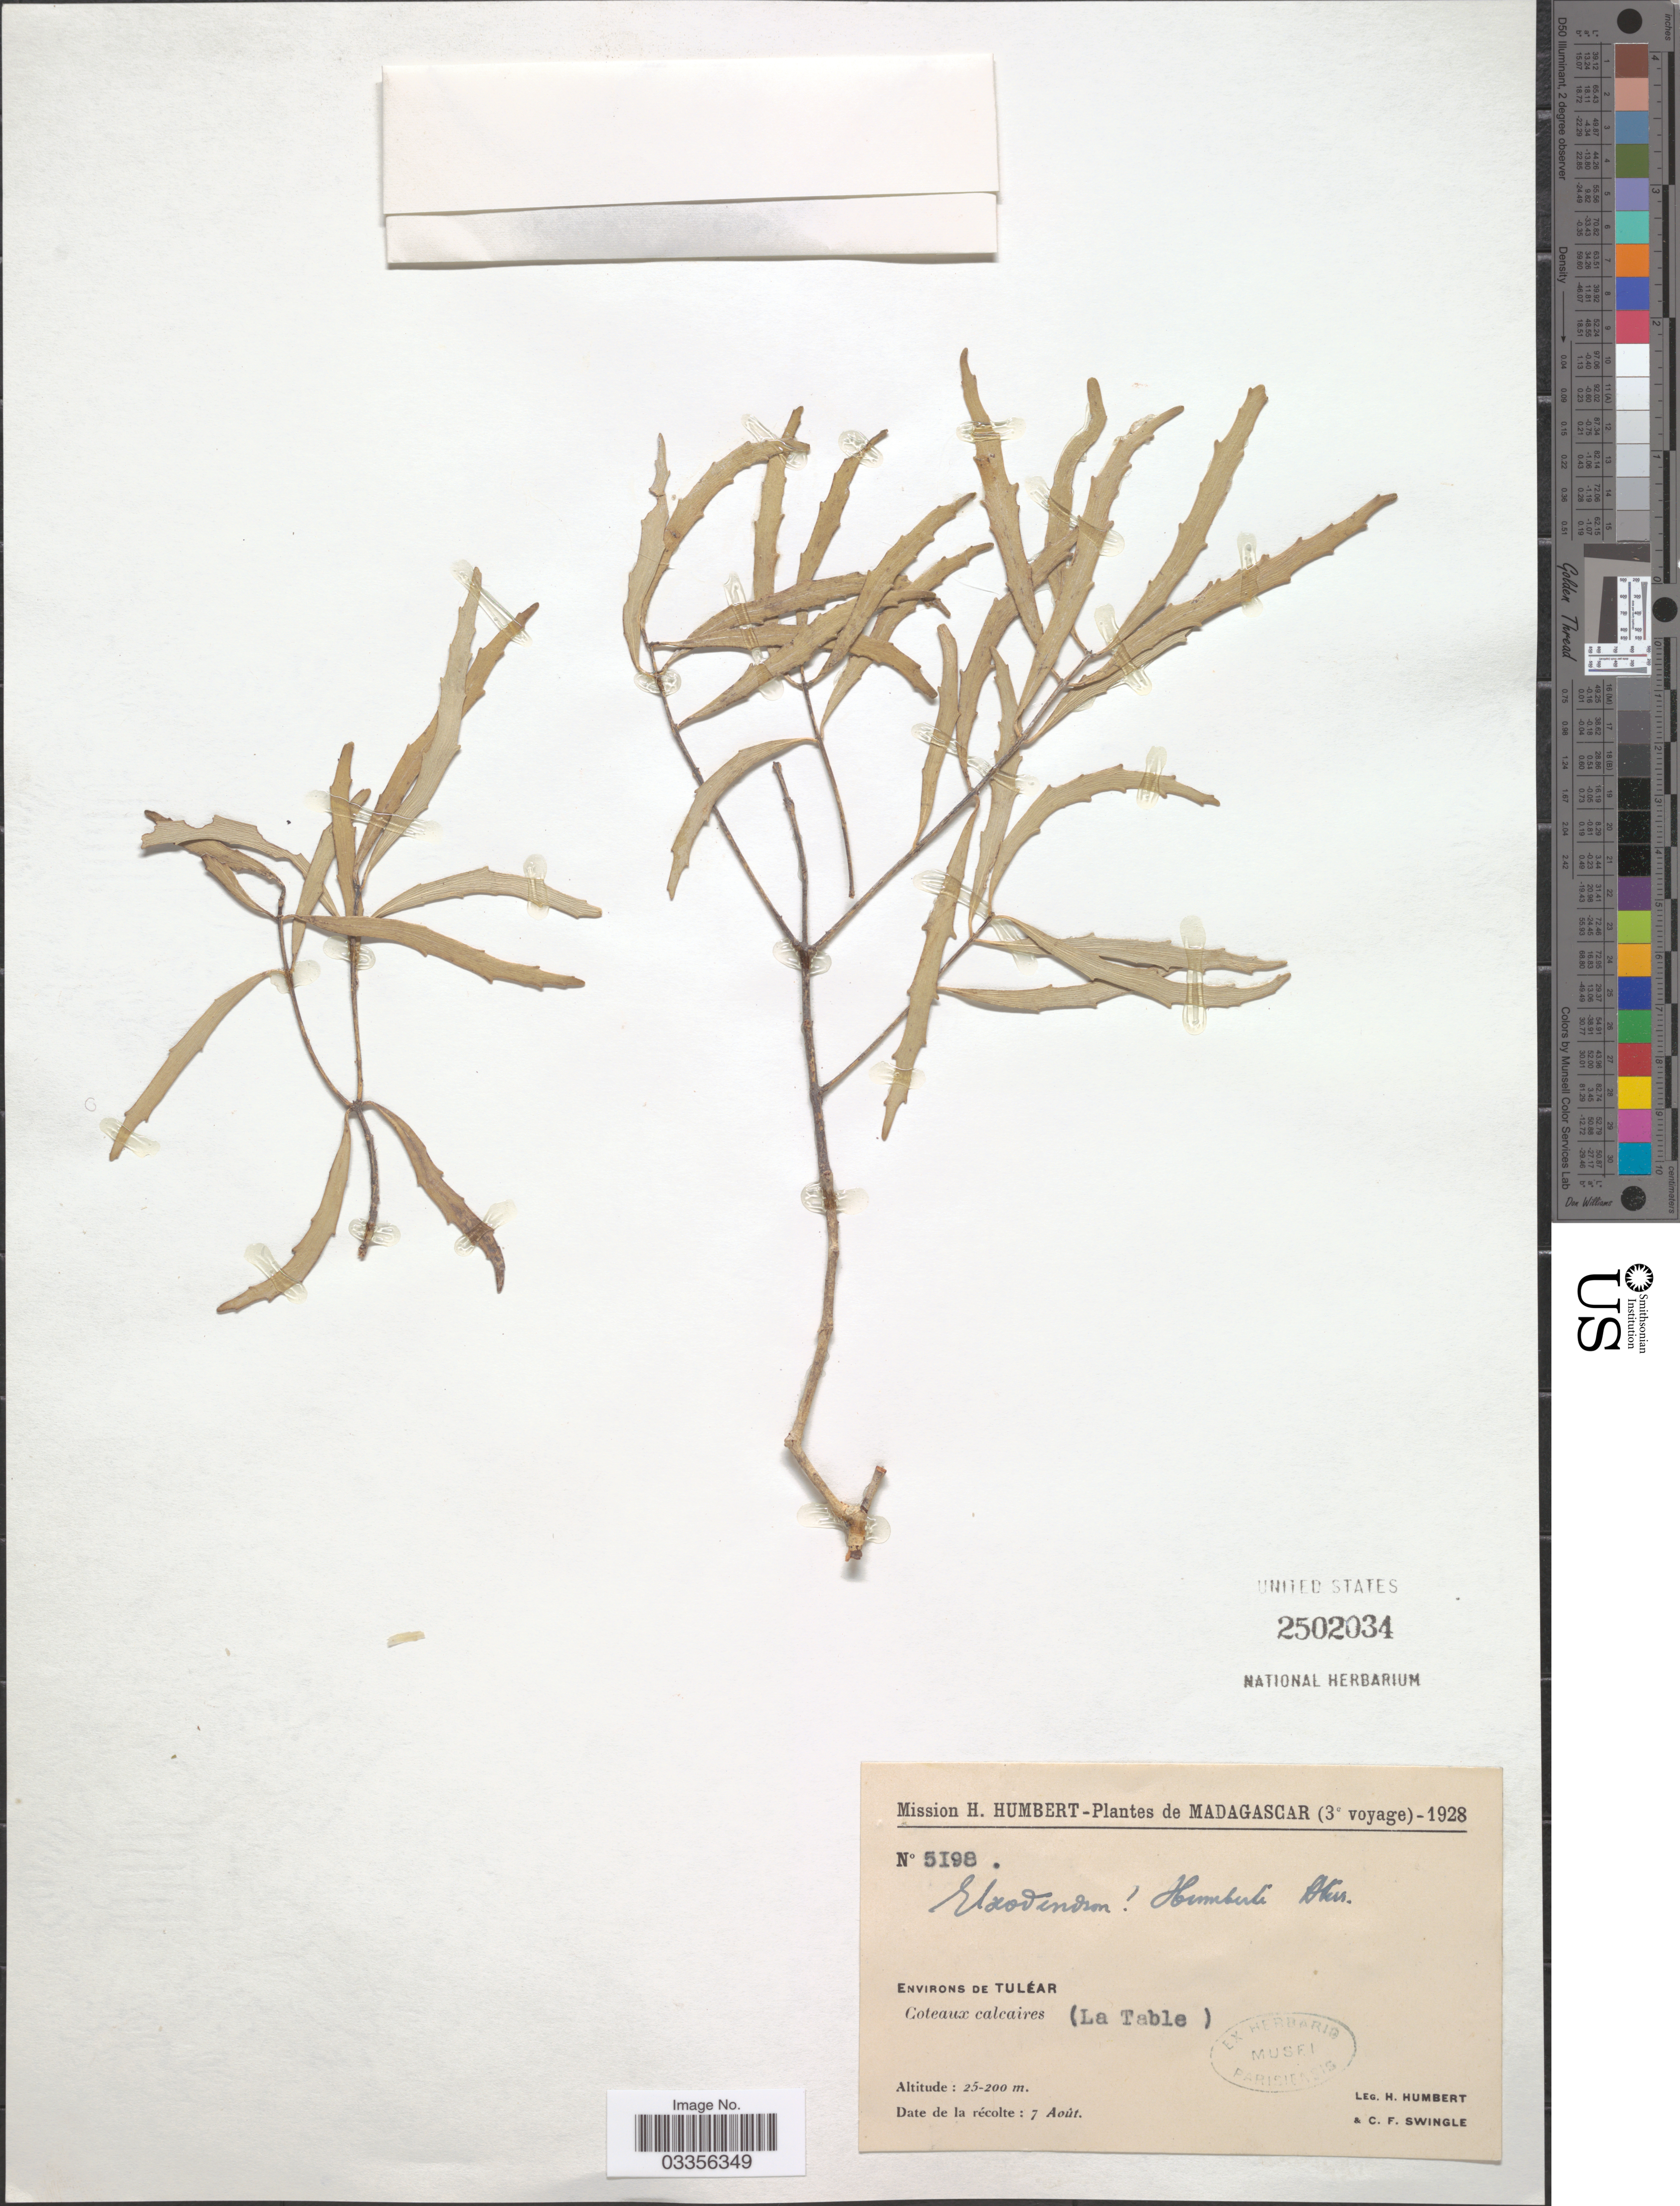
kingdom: Plantae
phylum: Tracheophyta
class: Magnoliopsida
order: Celastrales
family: Celastraceae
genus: Elaeodendron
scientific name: Elaeodendron humbertii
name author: H. Perrier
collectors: H. Humbert & C. Swingle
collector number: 5198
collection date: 1928-08-07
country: Madagascar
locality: Environs de Tuléar. Coteaux calcaires (La Table).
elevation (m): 25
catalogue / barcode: US 2502034